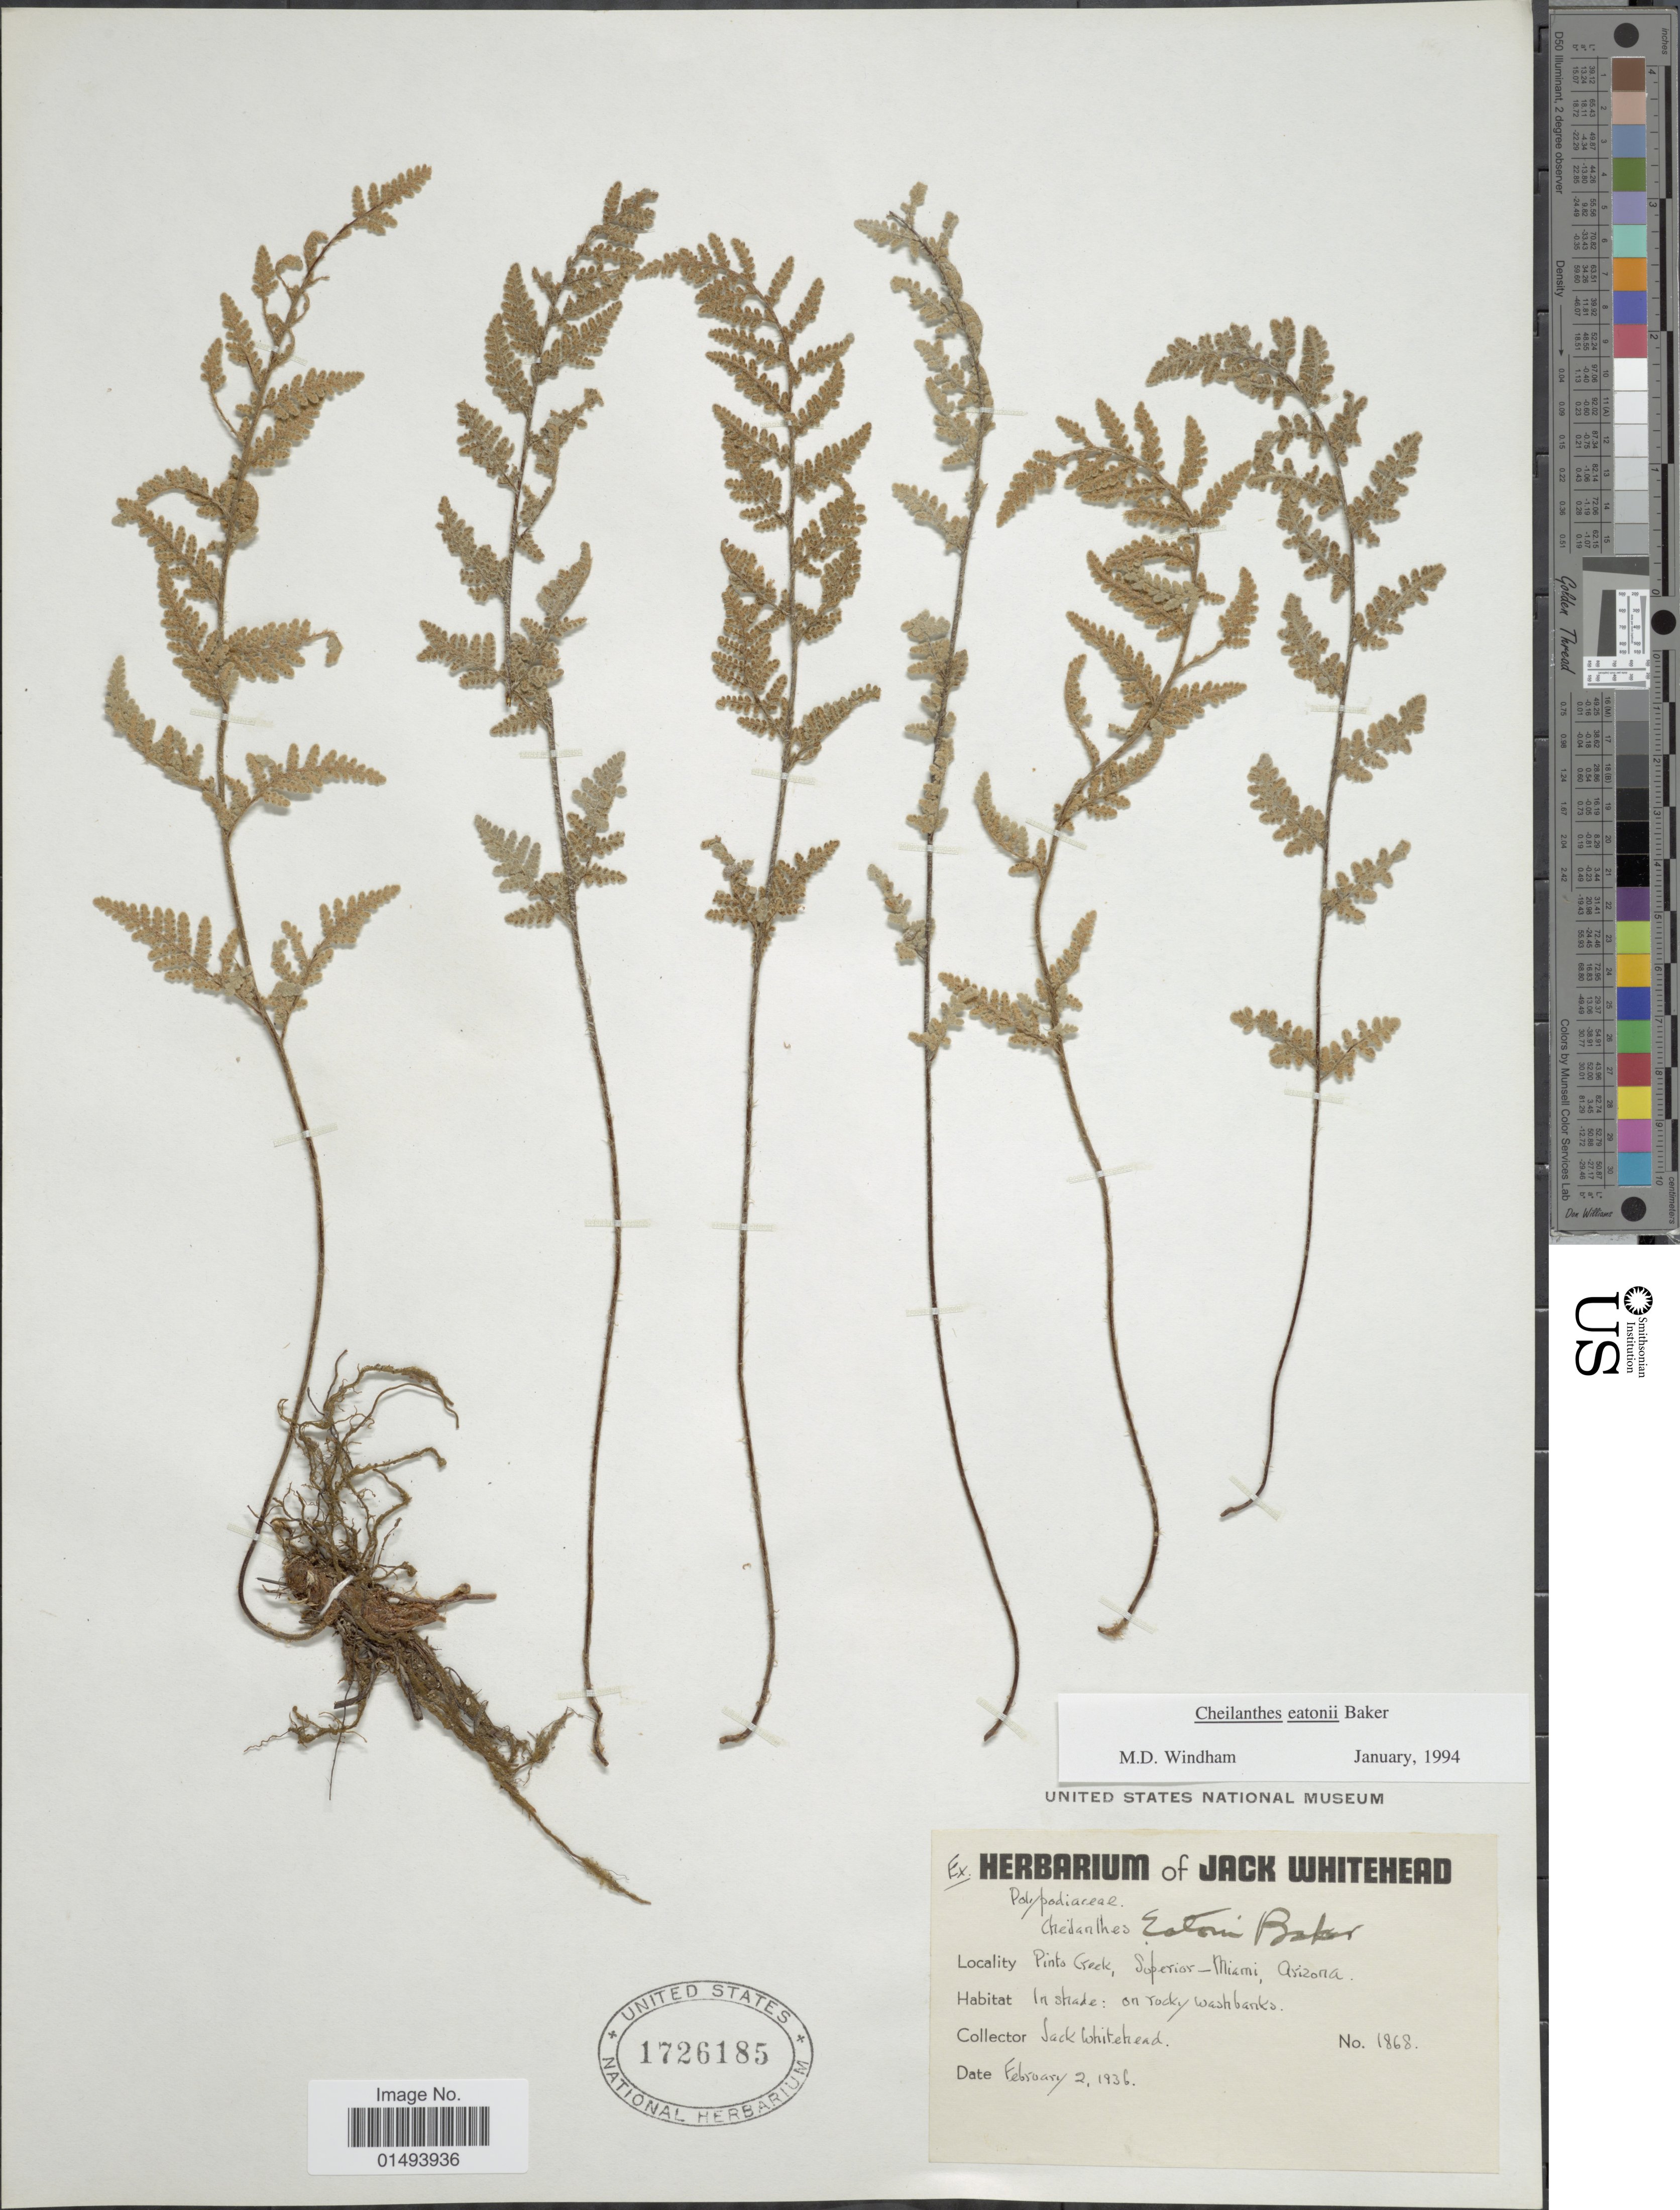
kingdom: Plantae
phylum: Tracheophyta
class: Polypodiopsida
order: Polypodiales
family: Pteridaceae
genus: Myriopteris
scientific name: Myriopteris rufa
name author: Fée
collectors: J. Whitehead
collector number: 1868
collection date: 1936-02-02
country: United States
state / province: Arizona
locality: Pinto Creek, Soperior- Miami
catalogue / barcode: US 1726185